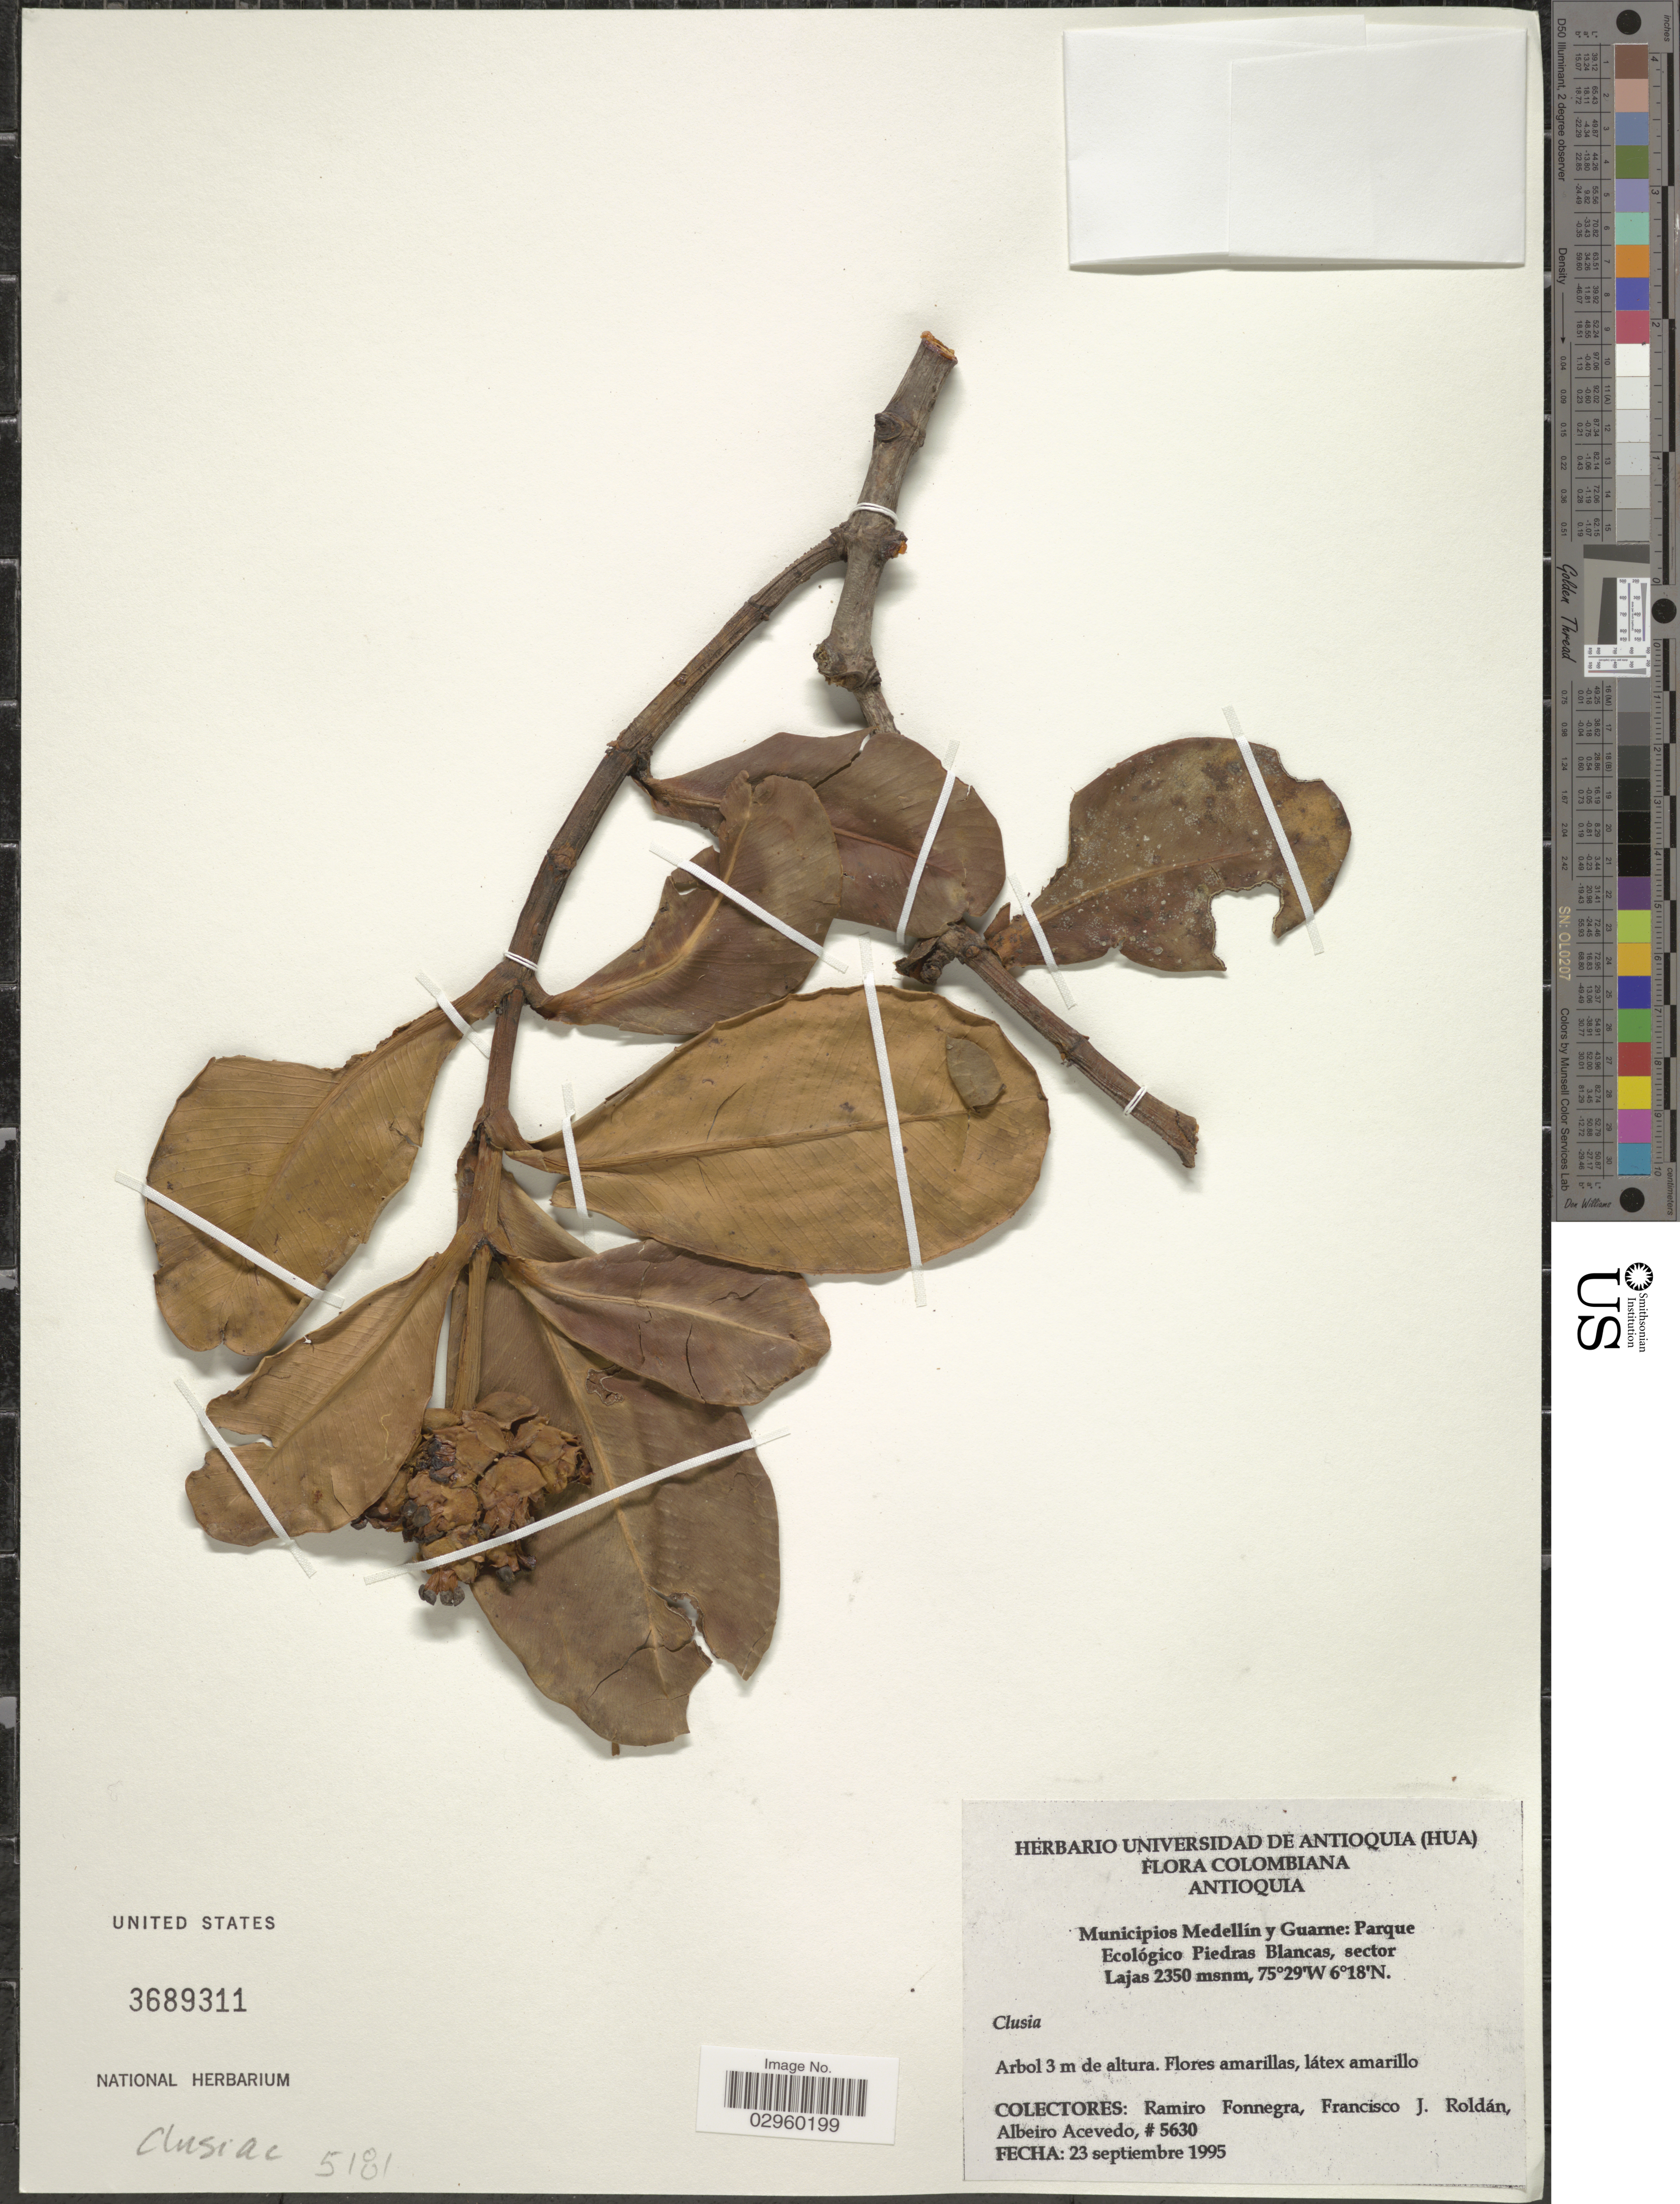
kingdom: Plantae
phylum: Tracheophyta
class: Magnoliopsida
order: Malpighiales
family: Clusiaceae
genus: Clusia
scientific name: Clusia sp.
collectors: R. Fonnegra, F. J. Roldán & A. Acevedo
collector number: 5630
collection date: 1995-09-23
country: Colombia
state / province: Antioquia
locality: Municipio Medellín y Guarne: Parque Ecológico Piedras Blancas, sector Lajas.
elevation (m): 2350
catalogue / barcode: US 3689311